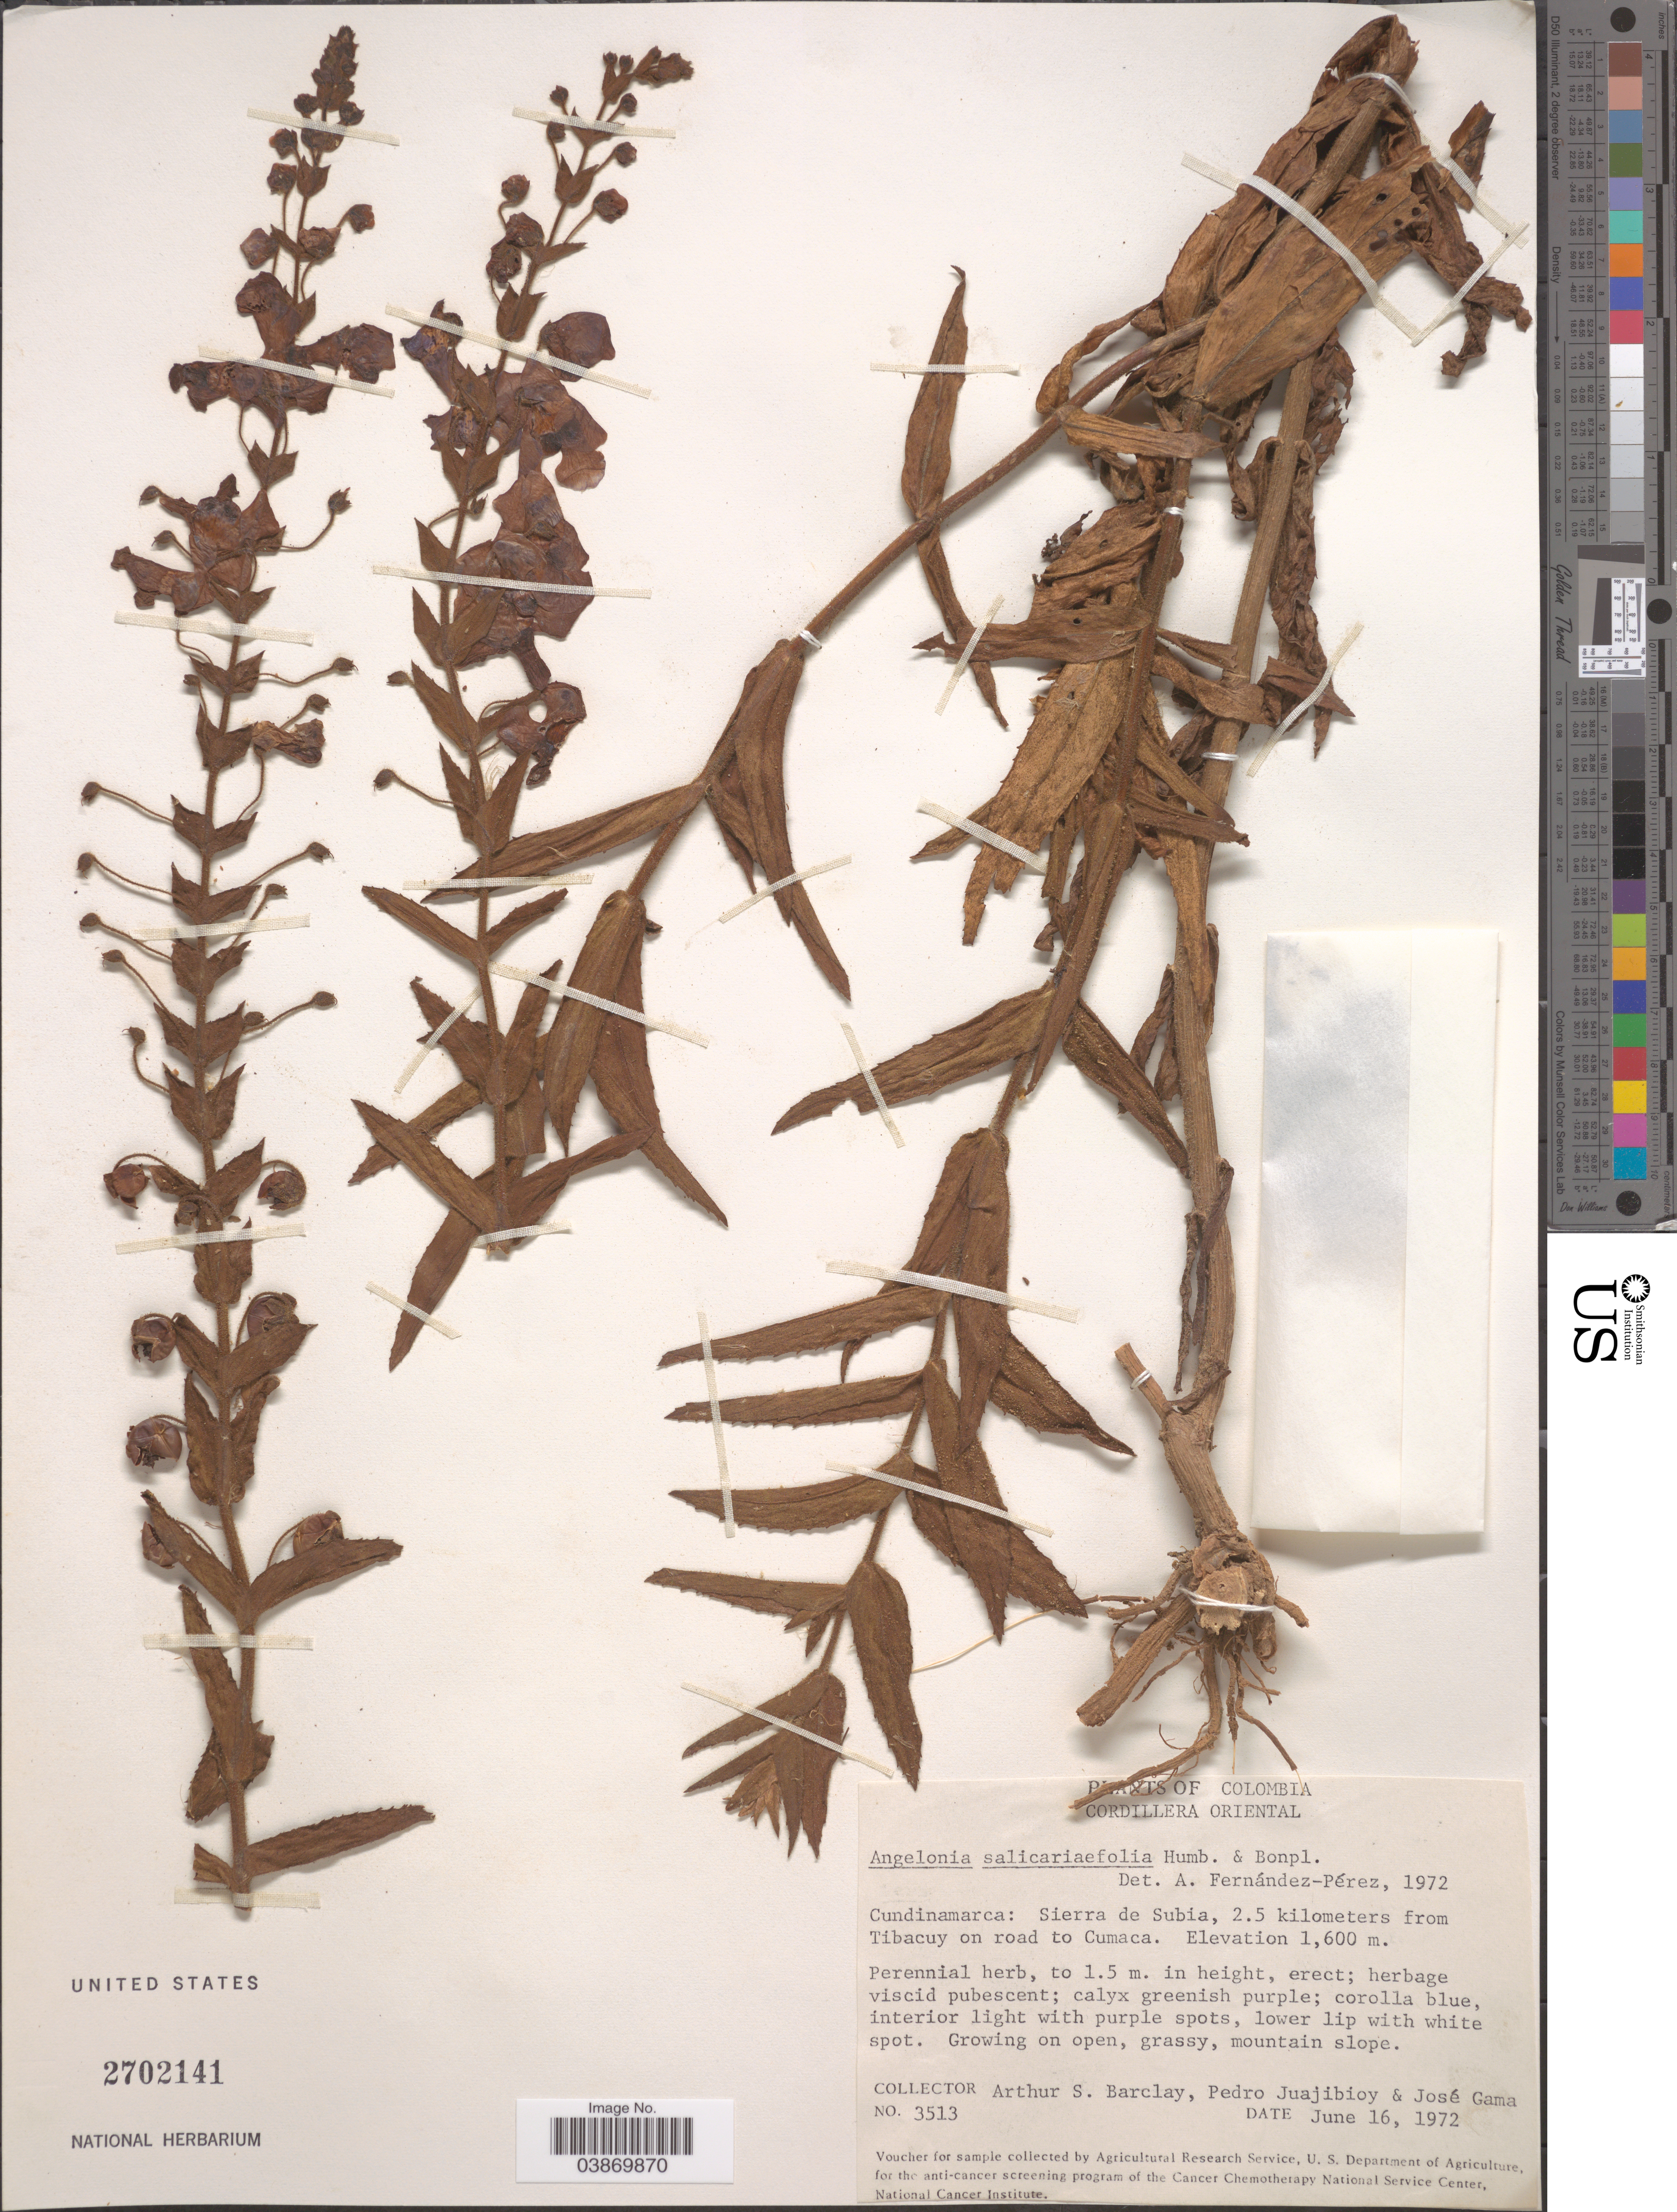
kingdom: Plantae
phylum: Tracheophyta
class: Magnoliopsida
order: Lamiales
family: Plantaginaceae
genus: Angelonia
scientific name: Angelonia salicariifolia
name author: Bonpl.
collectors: A. S. Barclay, P. Juajibioy & J. Gama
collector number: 3513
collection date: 1972-06-16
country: Colombia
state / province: Cundinamarca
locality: Cordillera Oriental. Sierra de Subia, 2.5 kilometers from Tibacuy on road to Cumaca.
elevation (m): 1600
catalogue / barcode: US 2702141